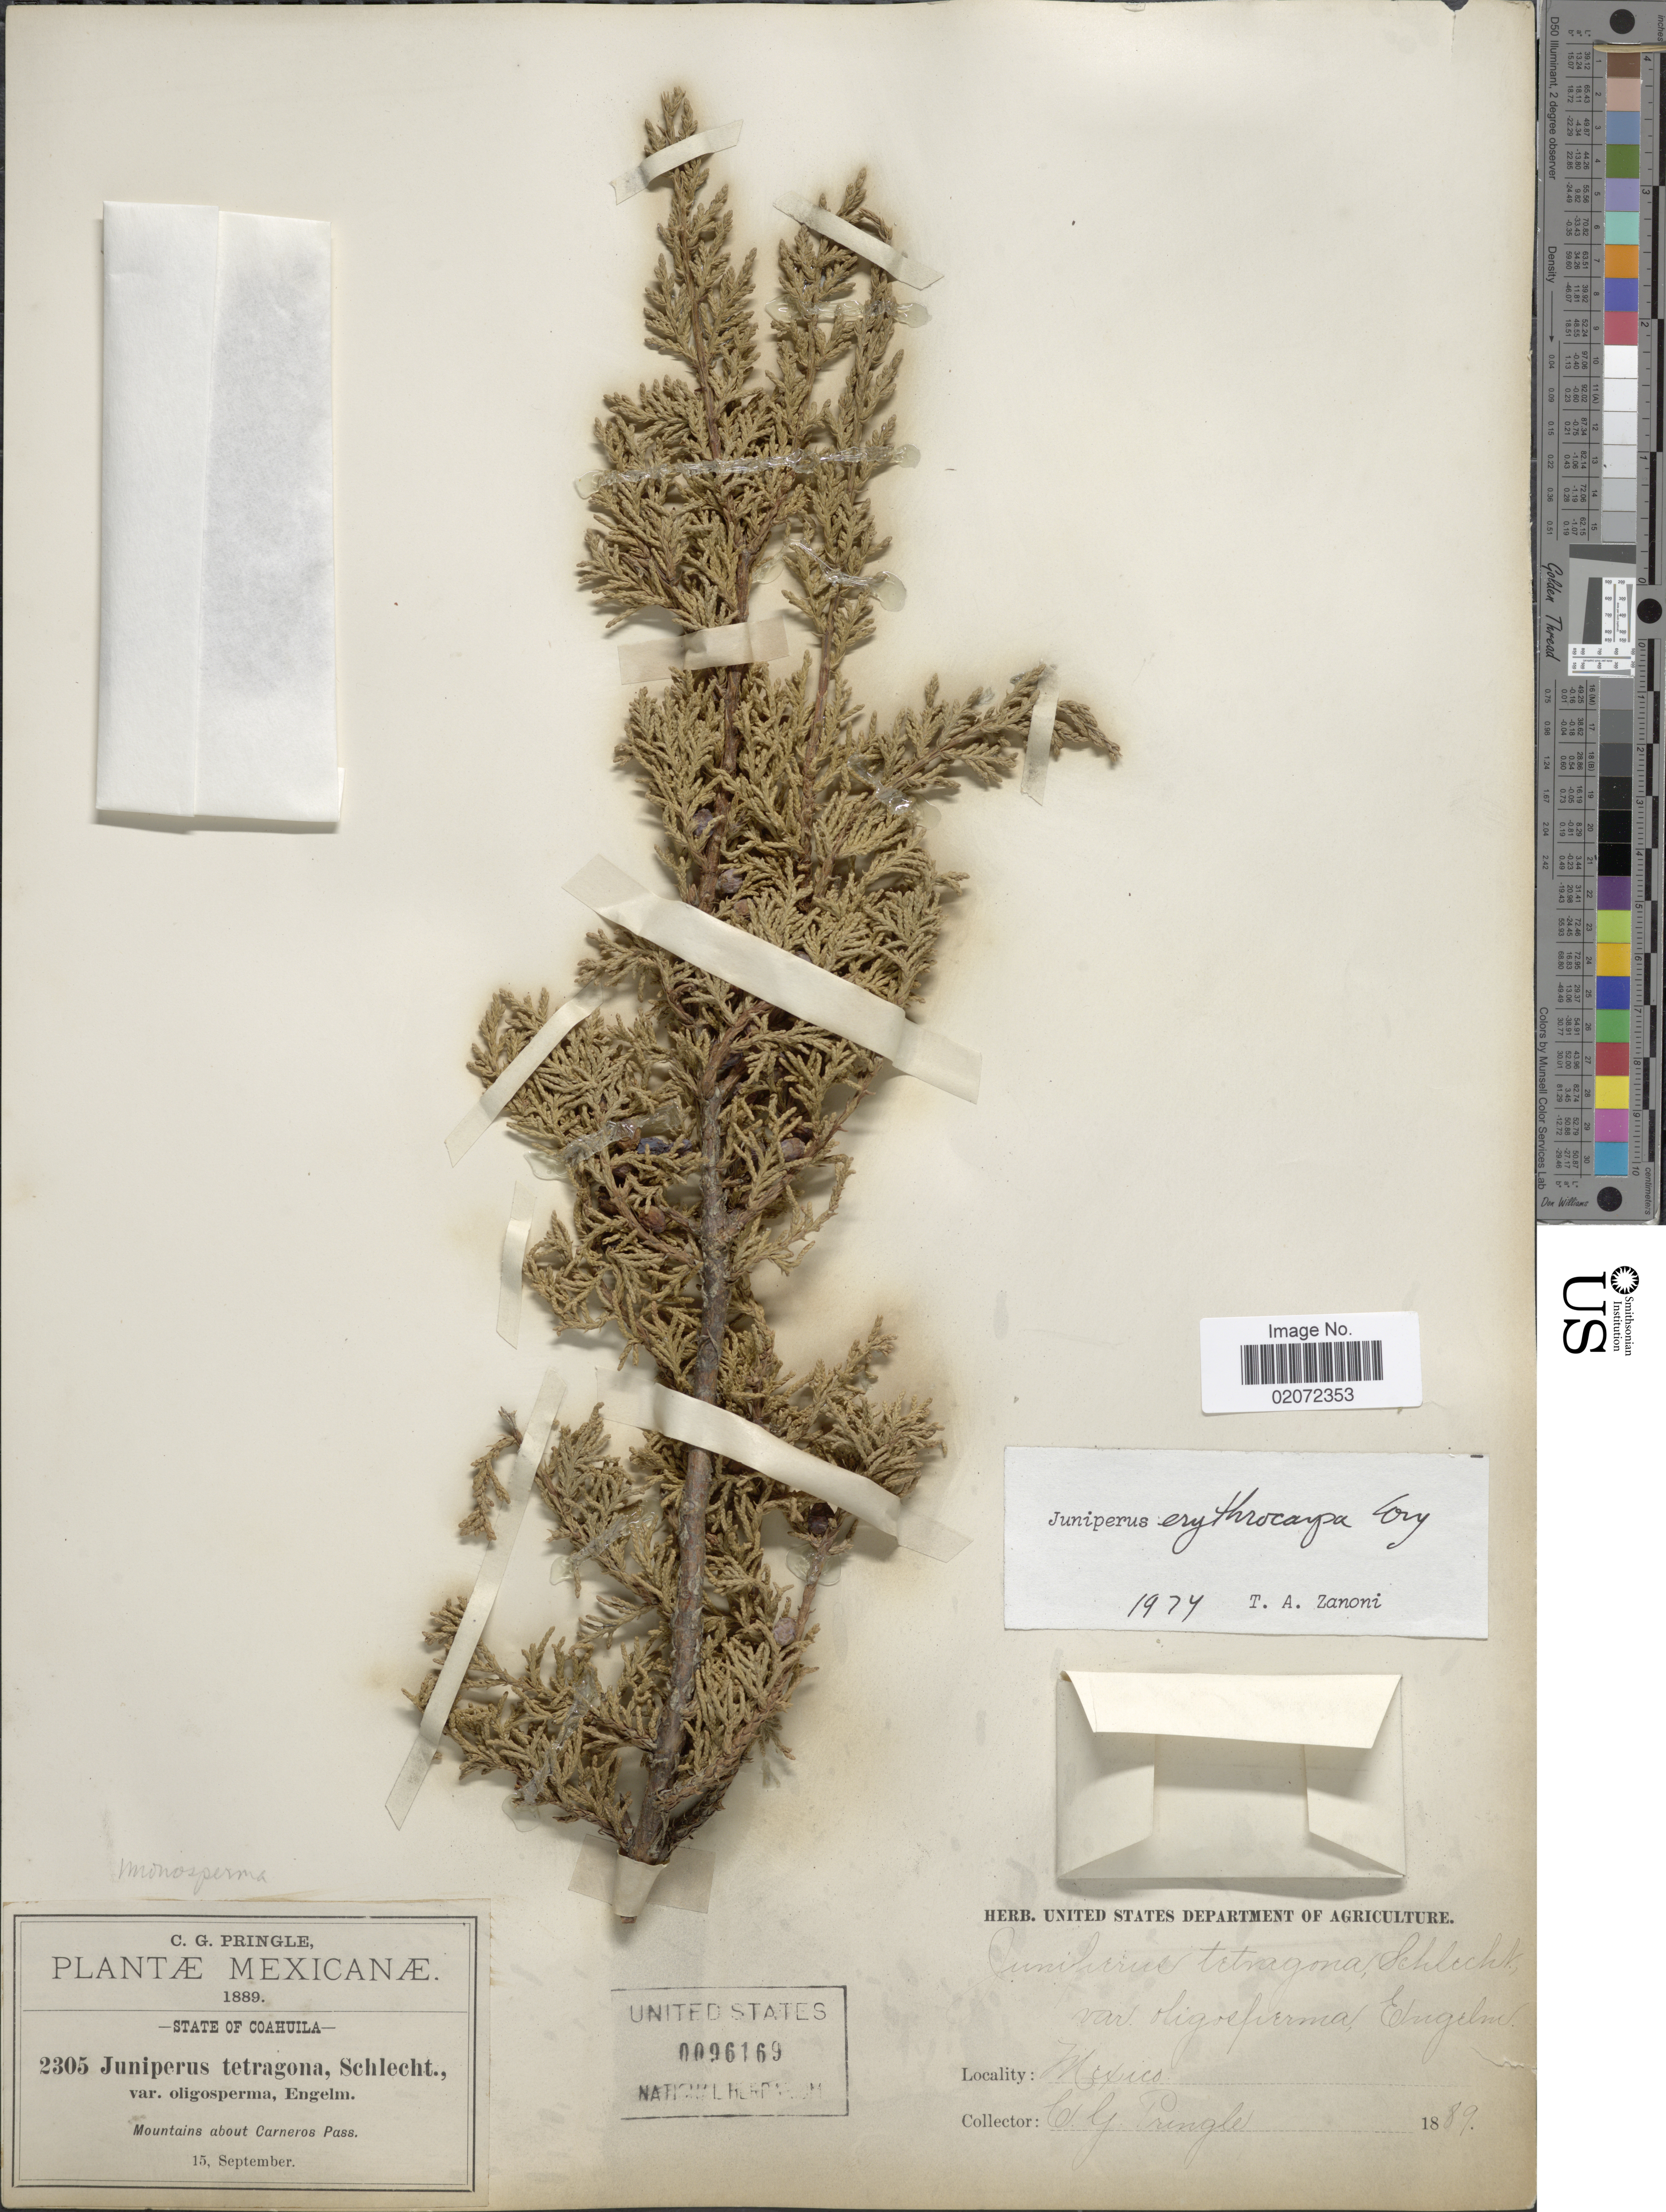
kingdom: Plantae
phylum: Tracheophyta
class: Pinopsida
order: Pinales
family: Cupressaceae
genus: Juniperus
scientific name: Juniperus erythocarpa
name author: Cory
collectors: C. G. Pringle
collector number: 2305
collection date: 1889-09-15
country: Mexico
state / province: Coahuila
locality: Mountains about Carneros Pass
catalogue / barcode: US 96169